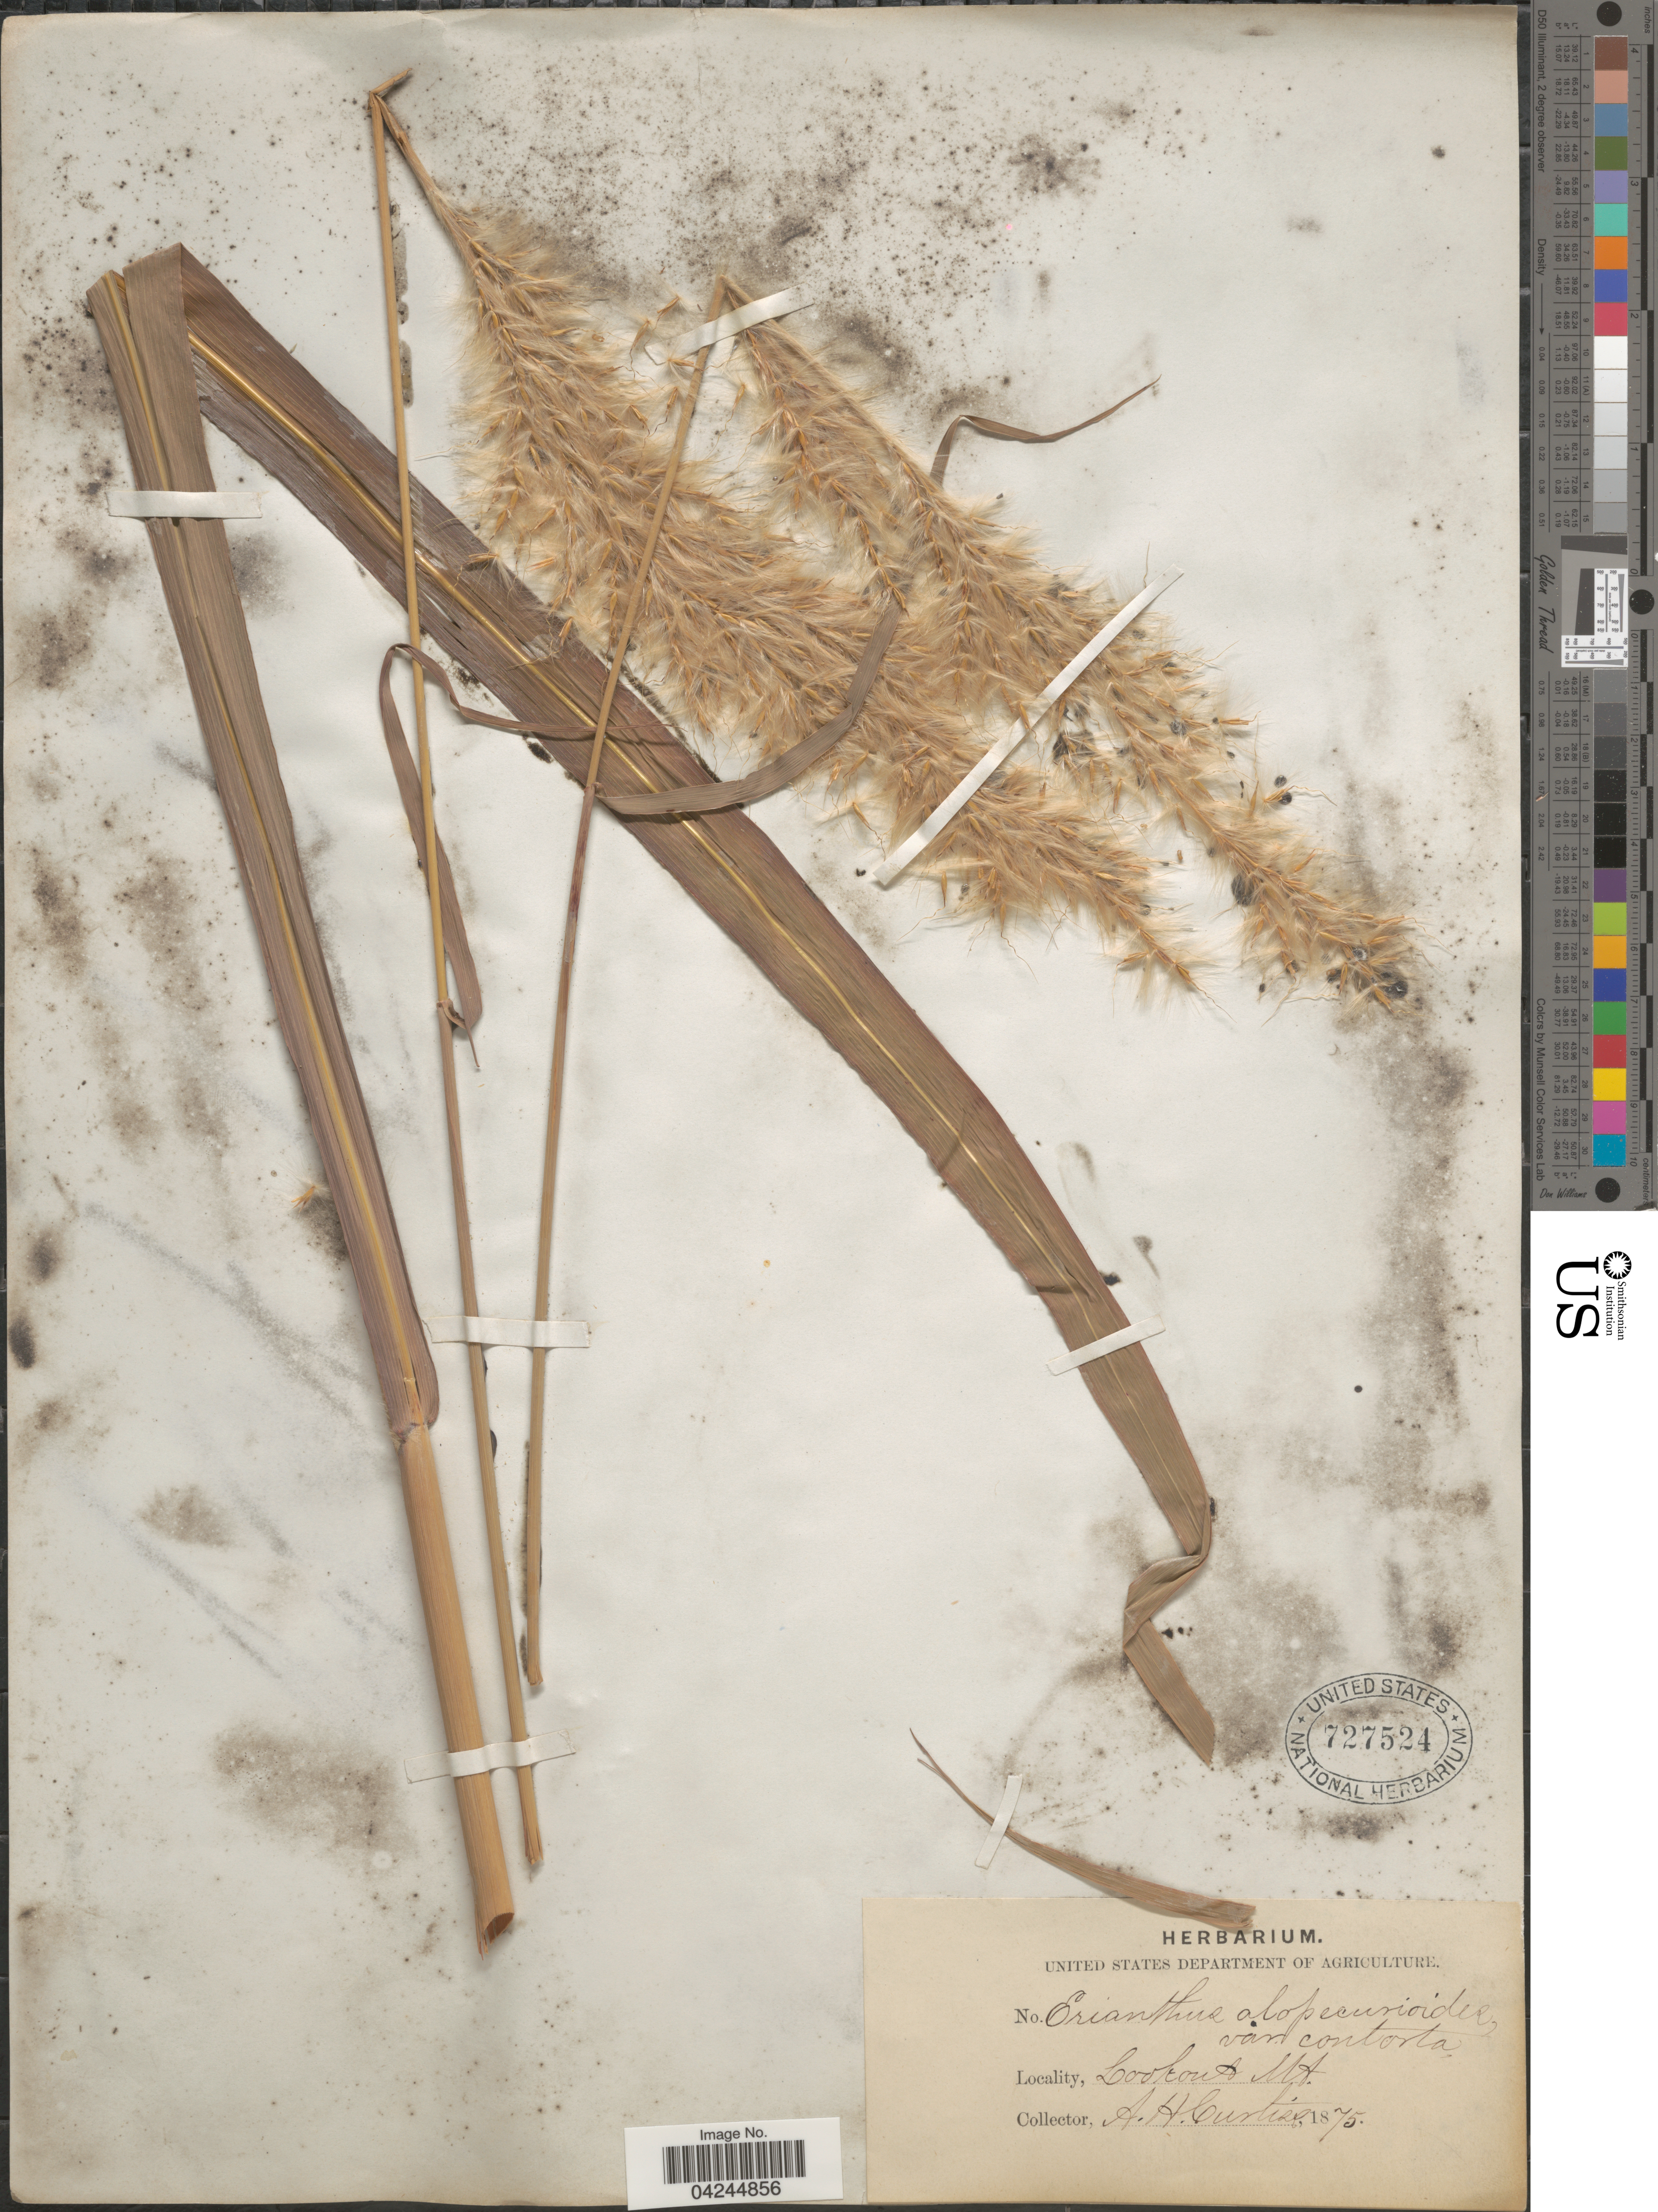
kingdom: Plantae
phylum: Tracheophyta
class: Liliopsida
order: Poales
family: Poaceae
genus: Erianthus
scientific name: Erianthus alopecuroides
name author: Elliott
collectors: A. H. Curtiss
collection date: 1875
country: United States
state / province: Georgia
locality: Lookout Mt.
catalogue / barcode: US 727524